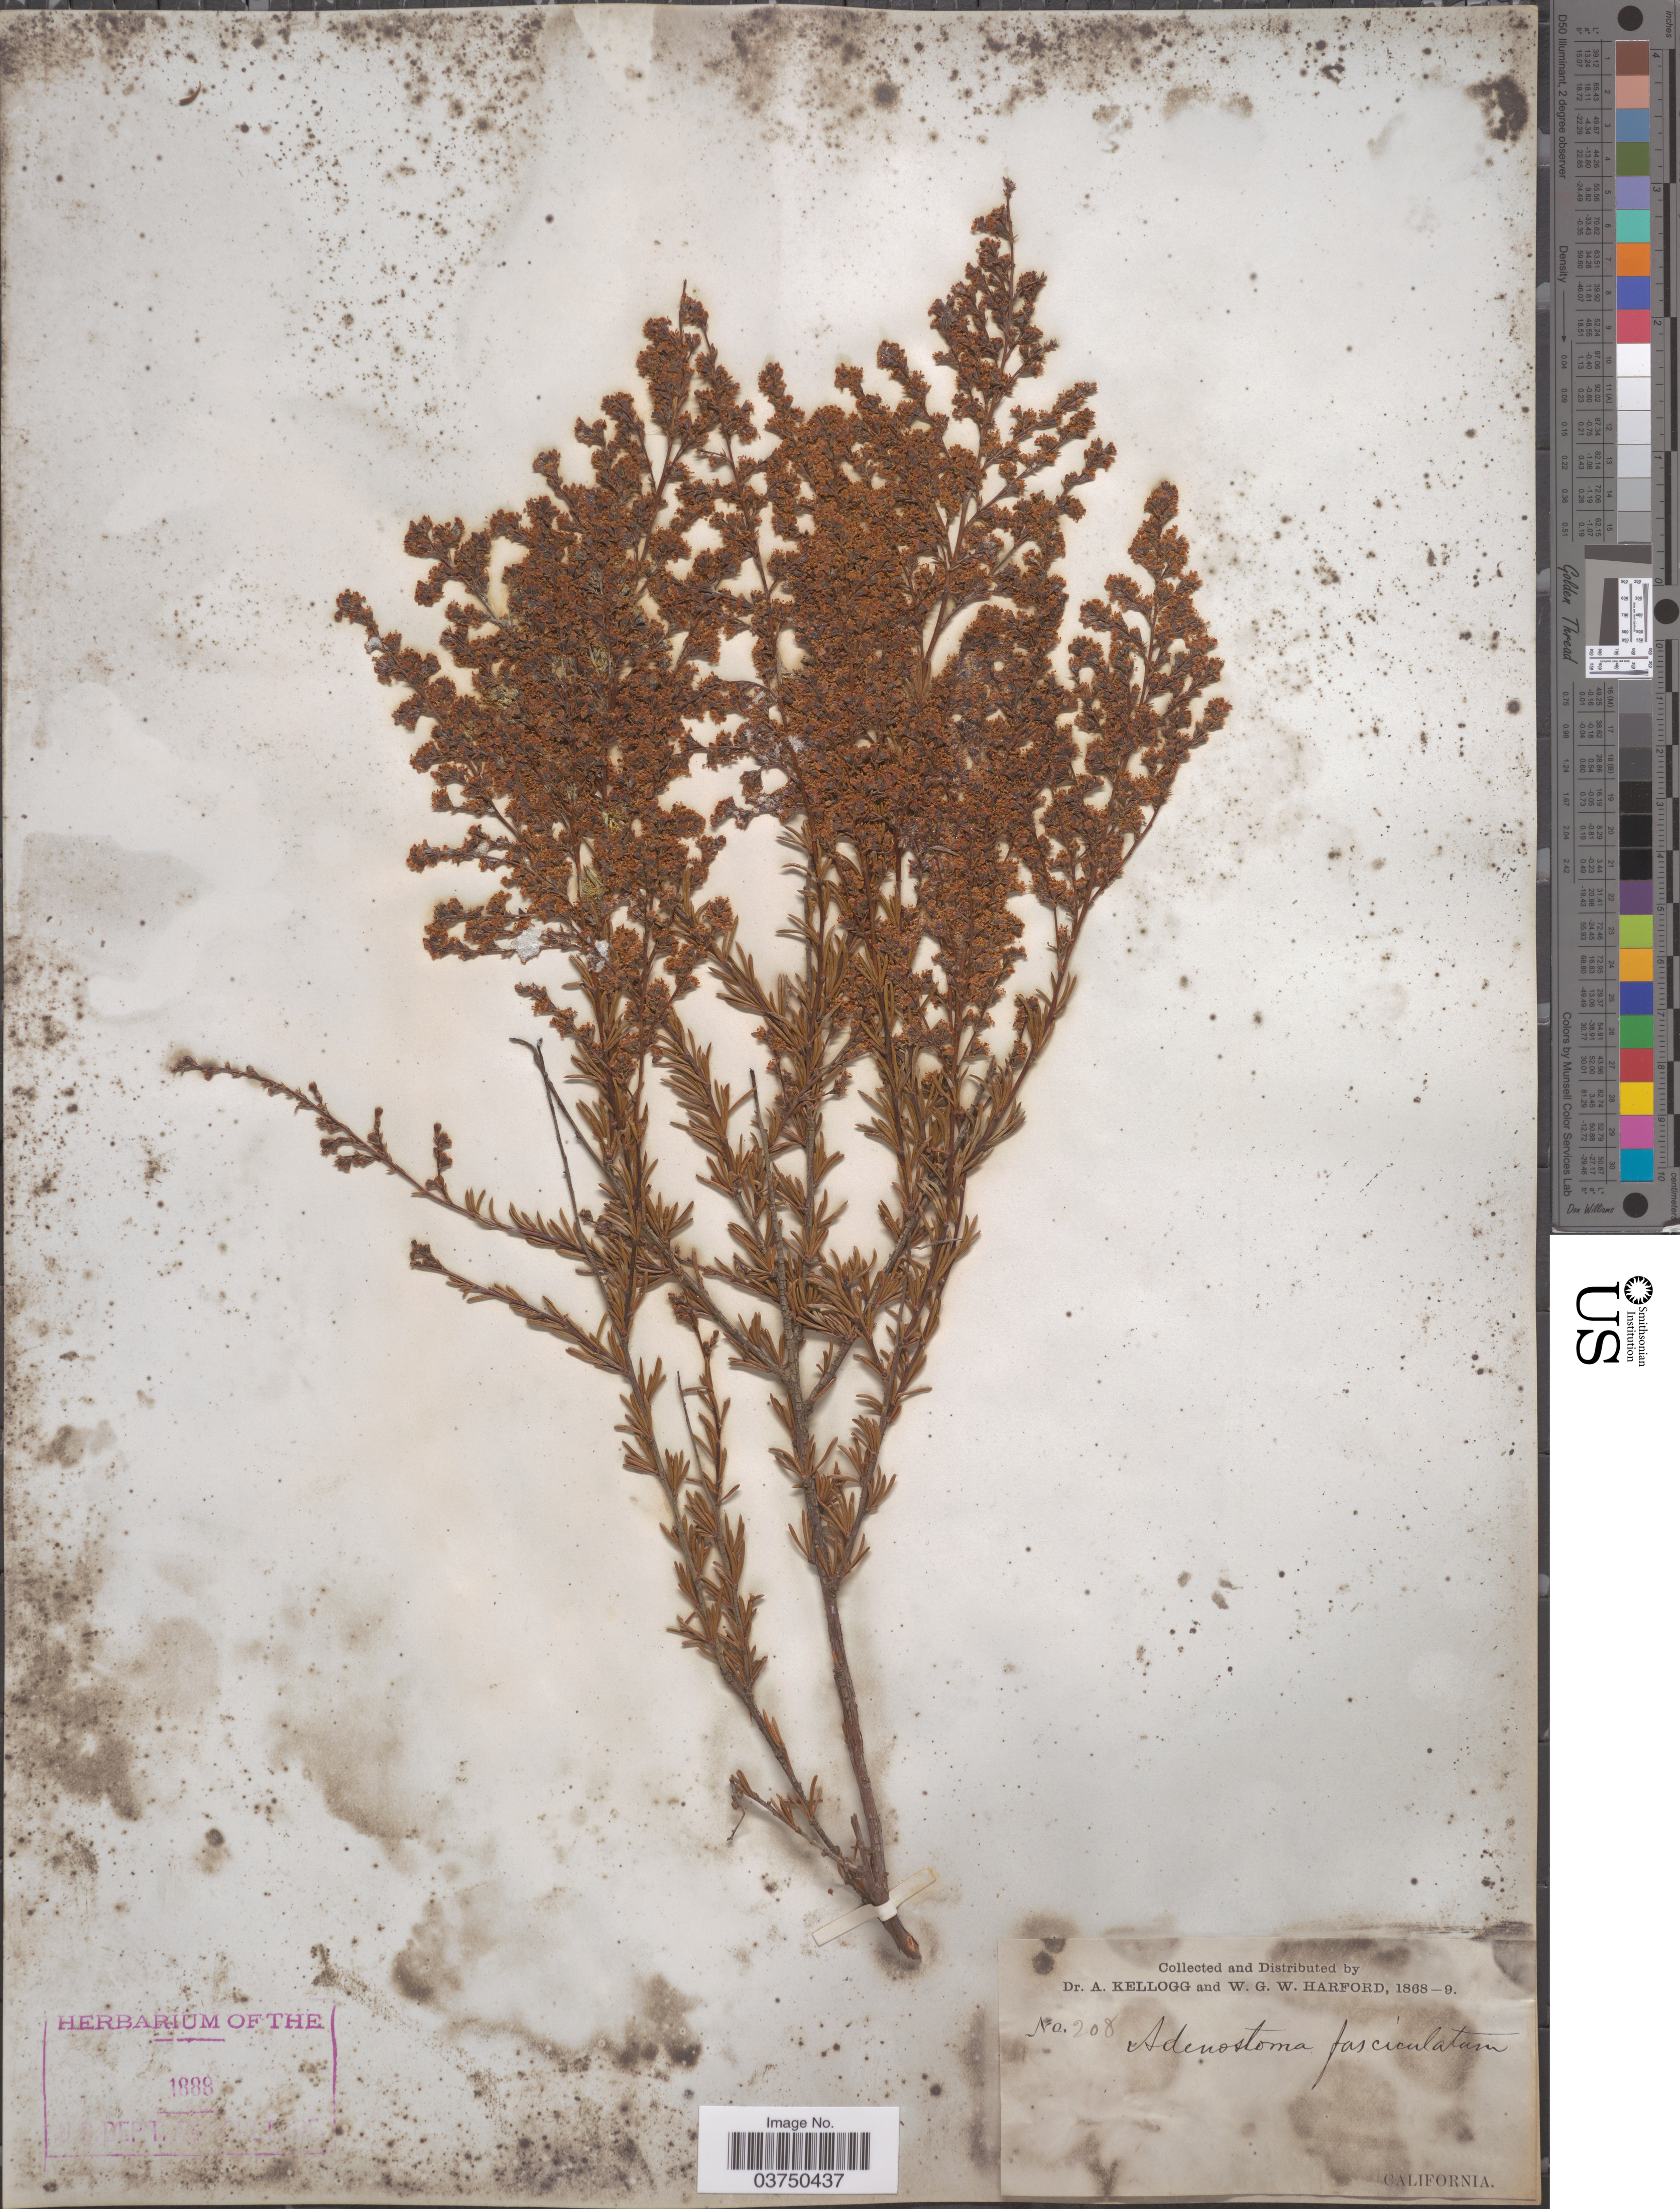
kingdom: Plantae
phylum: Tracheophyta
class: Magnoliopsida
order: Rosales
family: Rosaceae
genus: Adenostoma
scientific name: Adenostoma fasciculatum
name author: Hook. & Arn.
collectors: A. Kellogg & W. G. W. Harford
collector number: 208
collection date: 1868/1869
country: United States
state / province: California